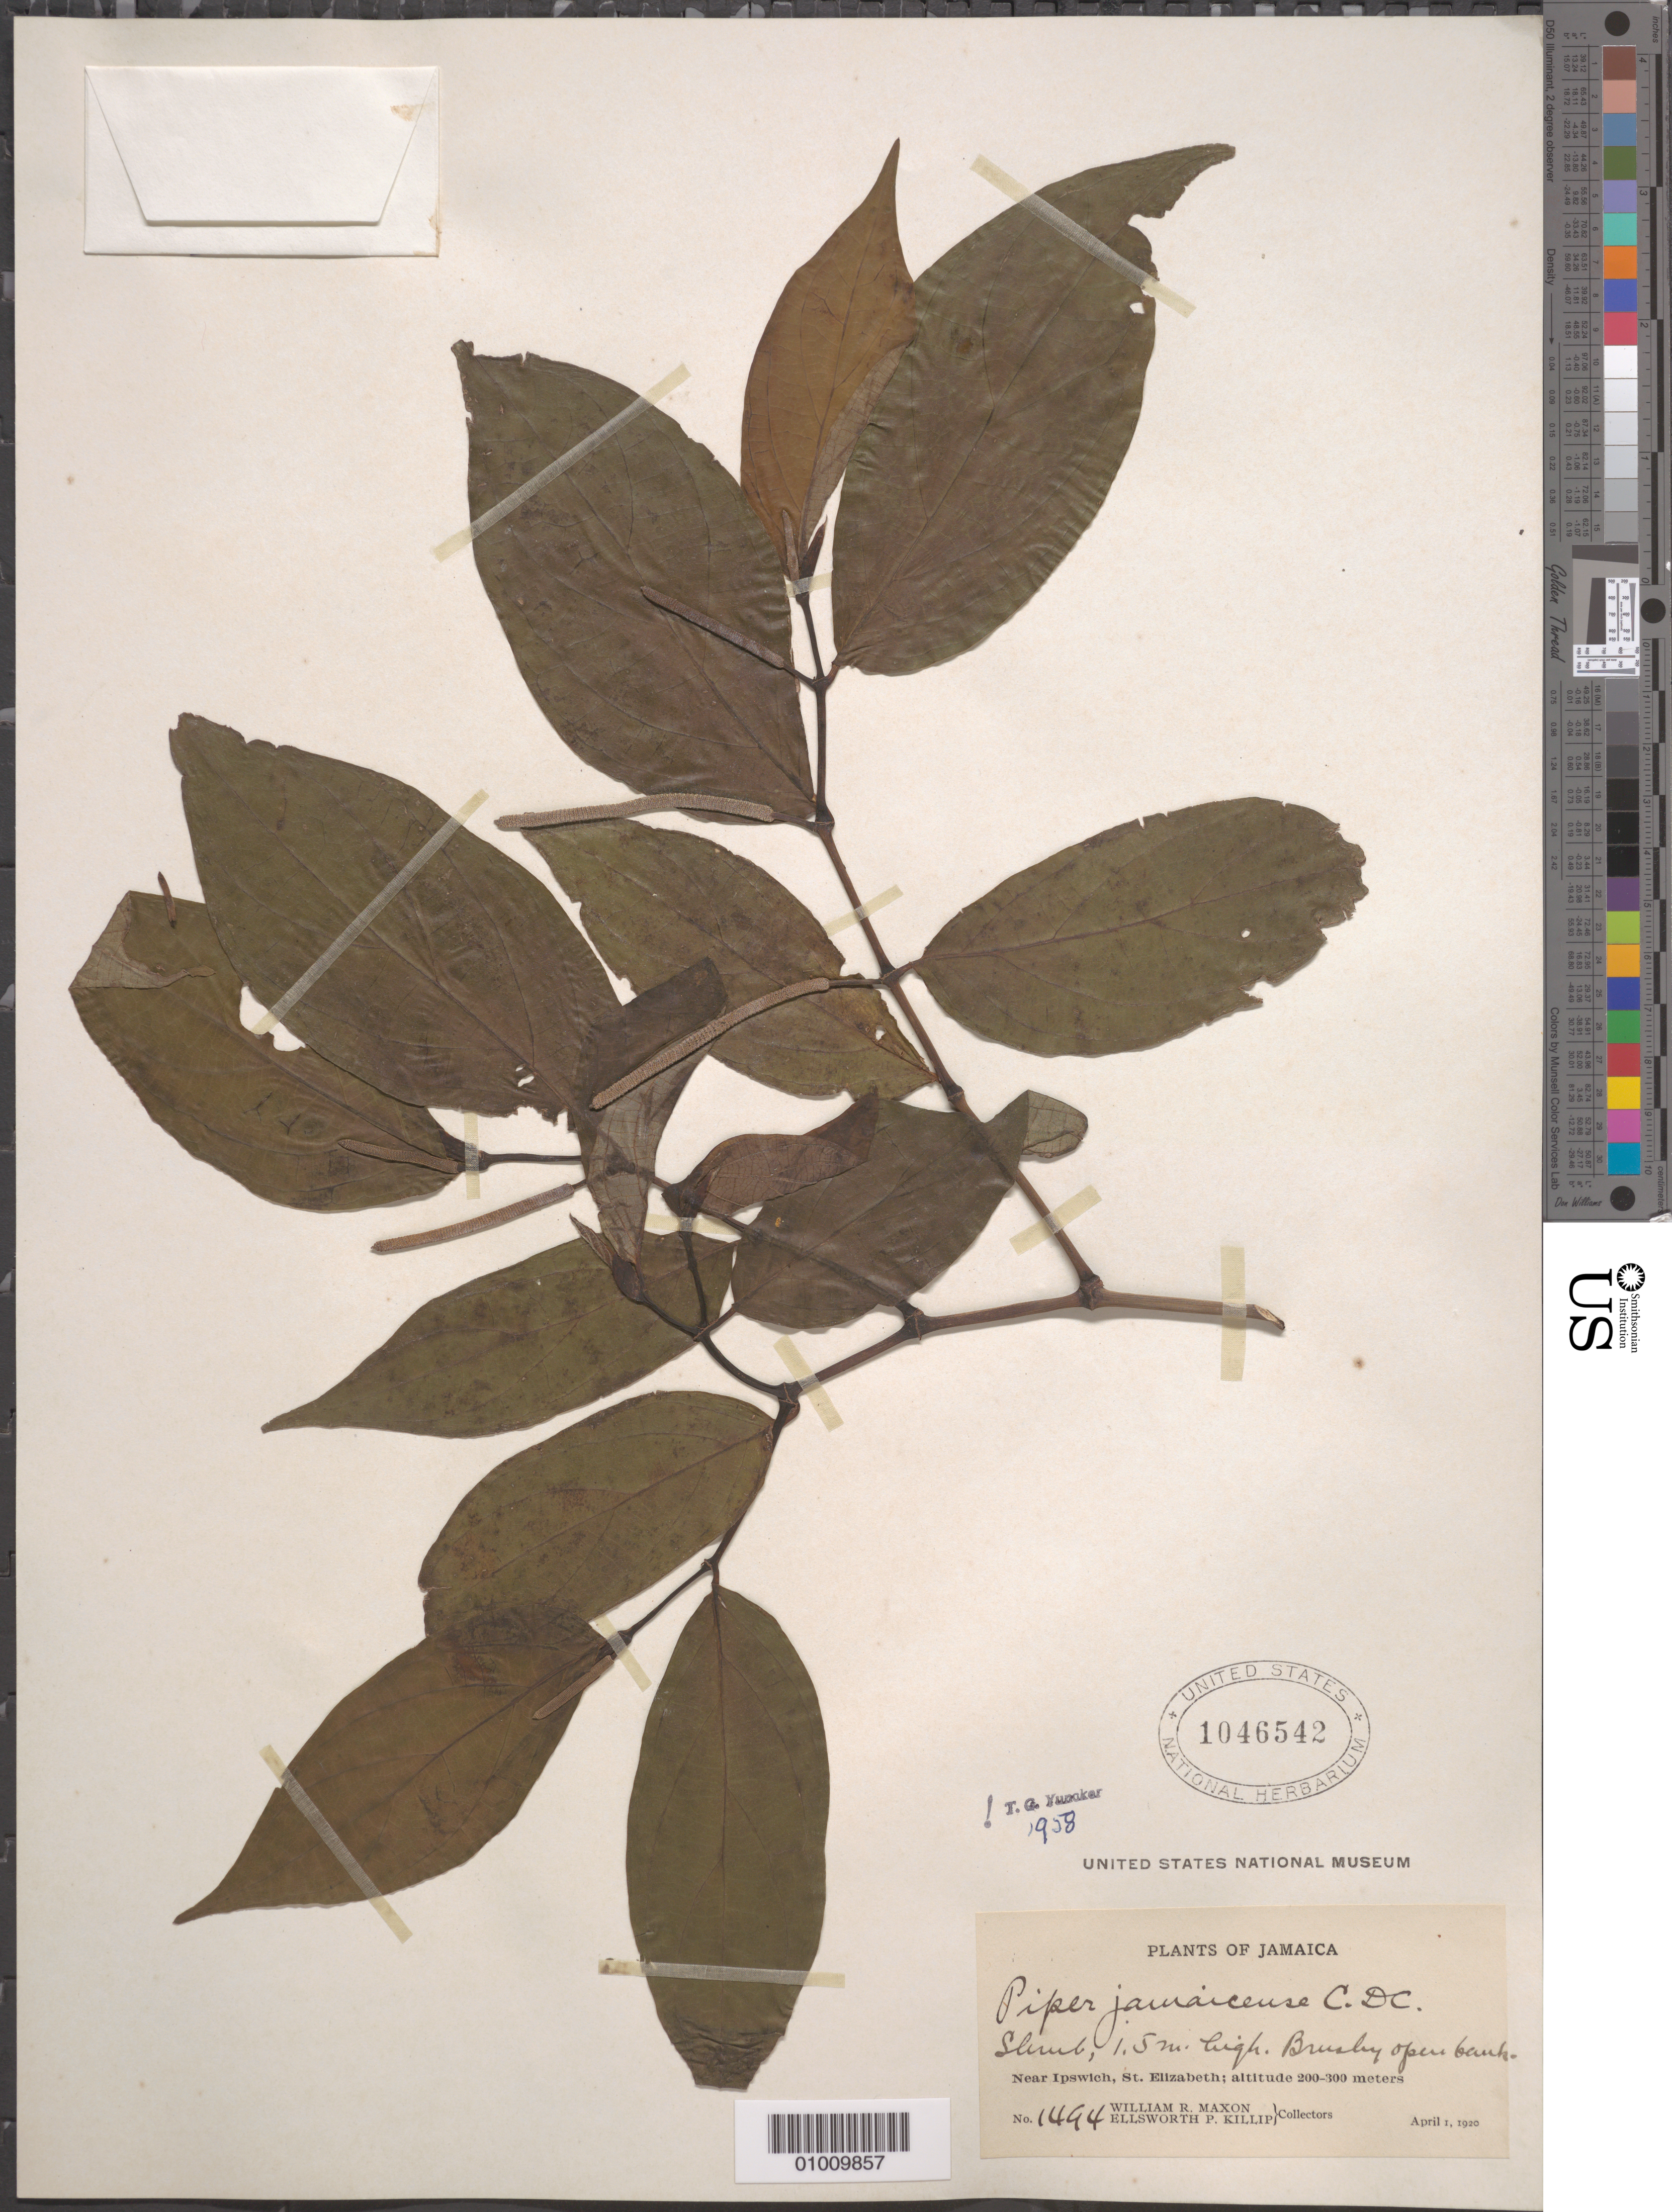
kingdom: Plantae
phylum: Tracheophyta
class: Magnoliopsida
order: Piperales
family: Piperaceae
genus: Piper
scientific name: Piper jamaicense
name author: C. DC.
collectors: W. R. Maxon & E. P. Killip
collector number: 1494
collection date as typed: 01 Apr 1920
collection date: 1920-04-01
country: Jamaica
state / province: Saint Elizabeth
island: Jamaica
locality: Near Ipswich, St. Elizabeth. Brushy open bank.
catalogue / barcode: US 1046542